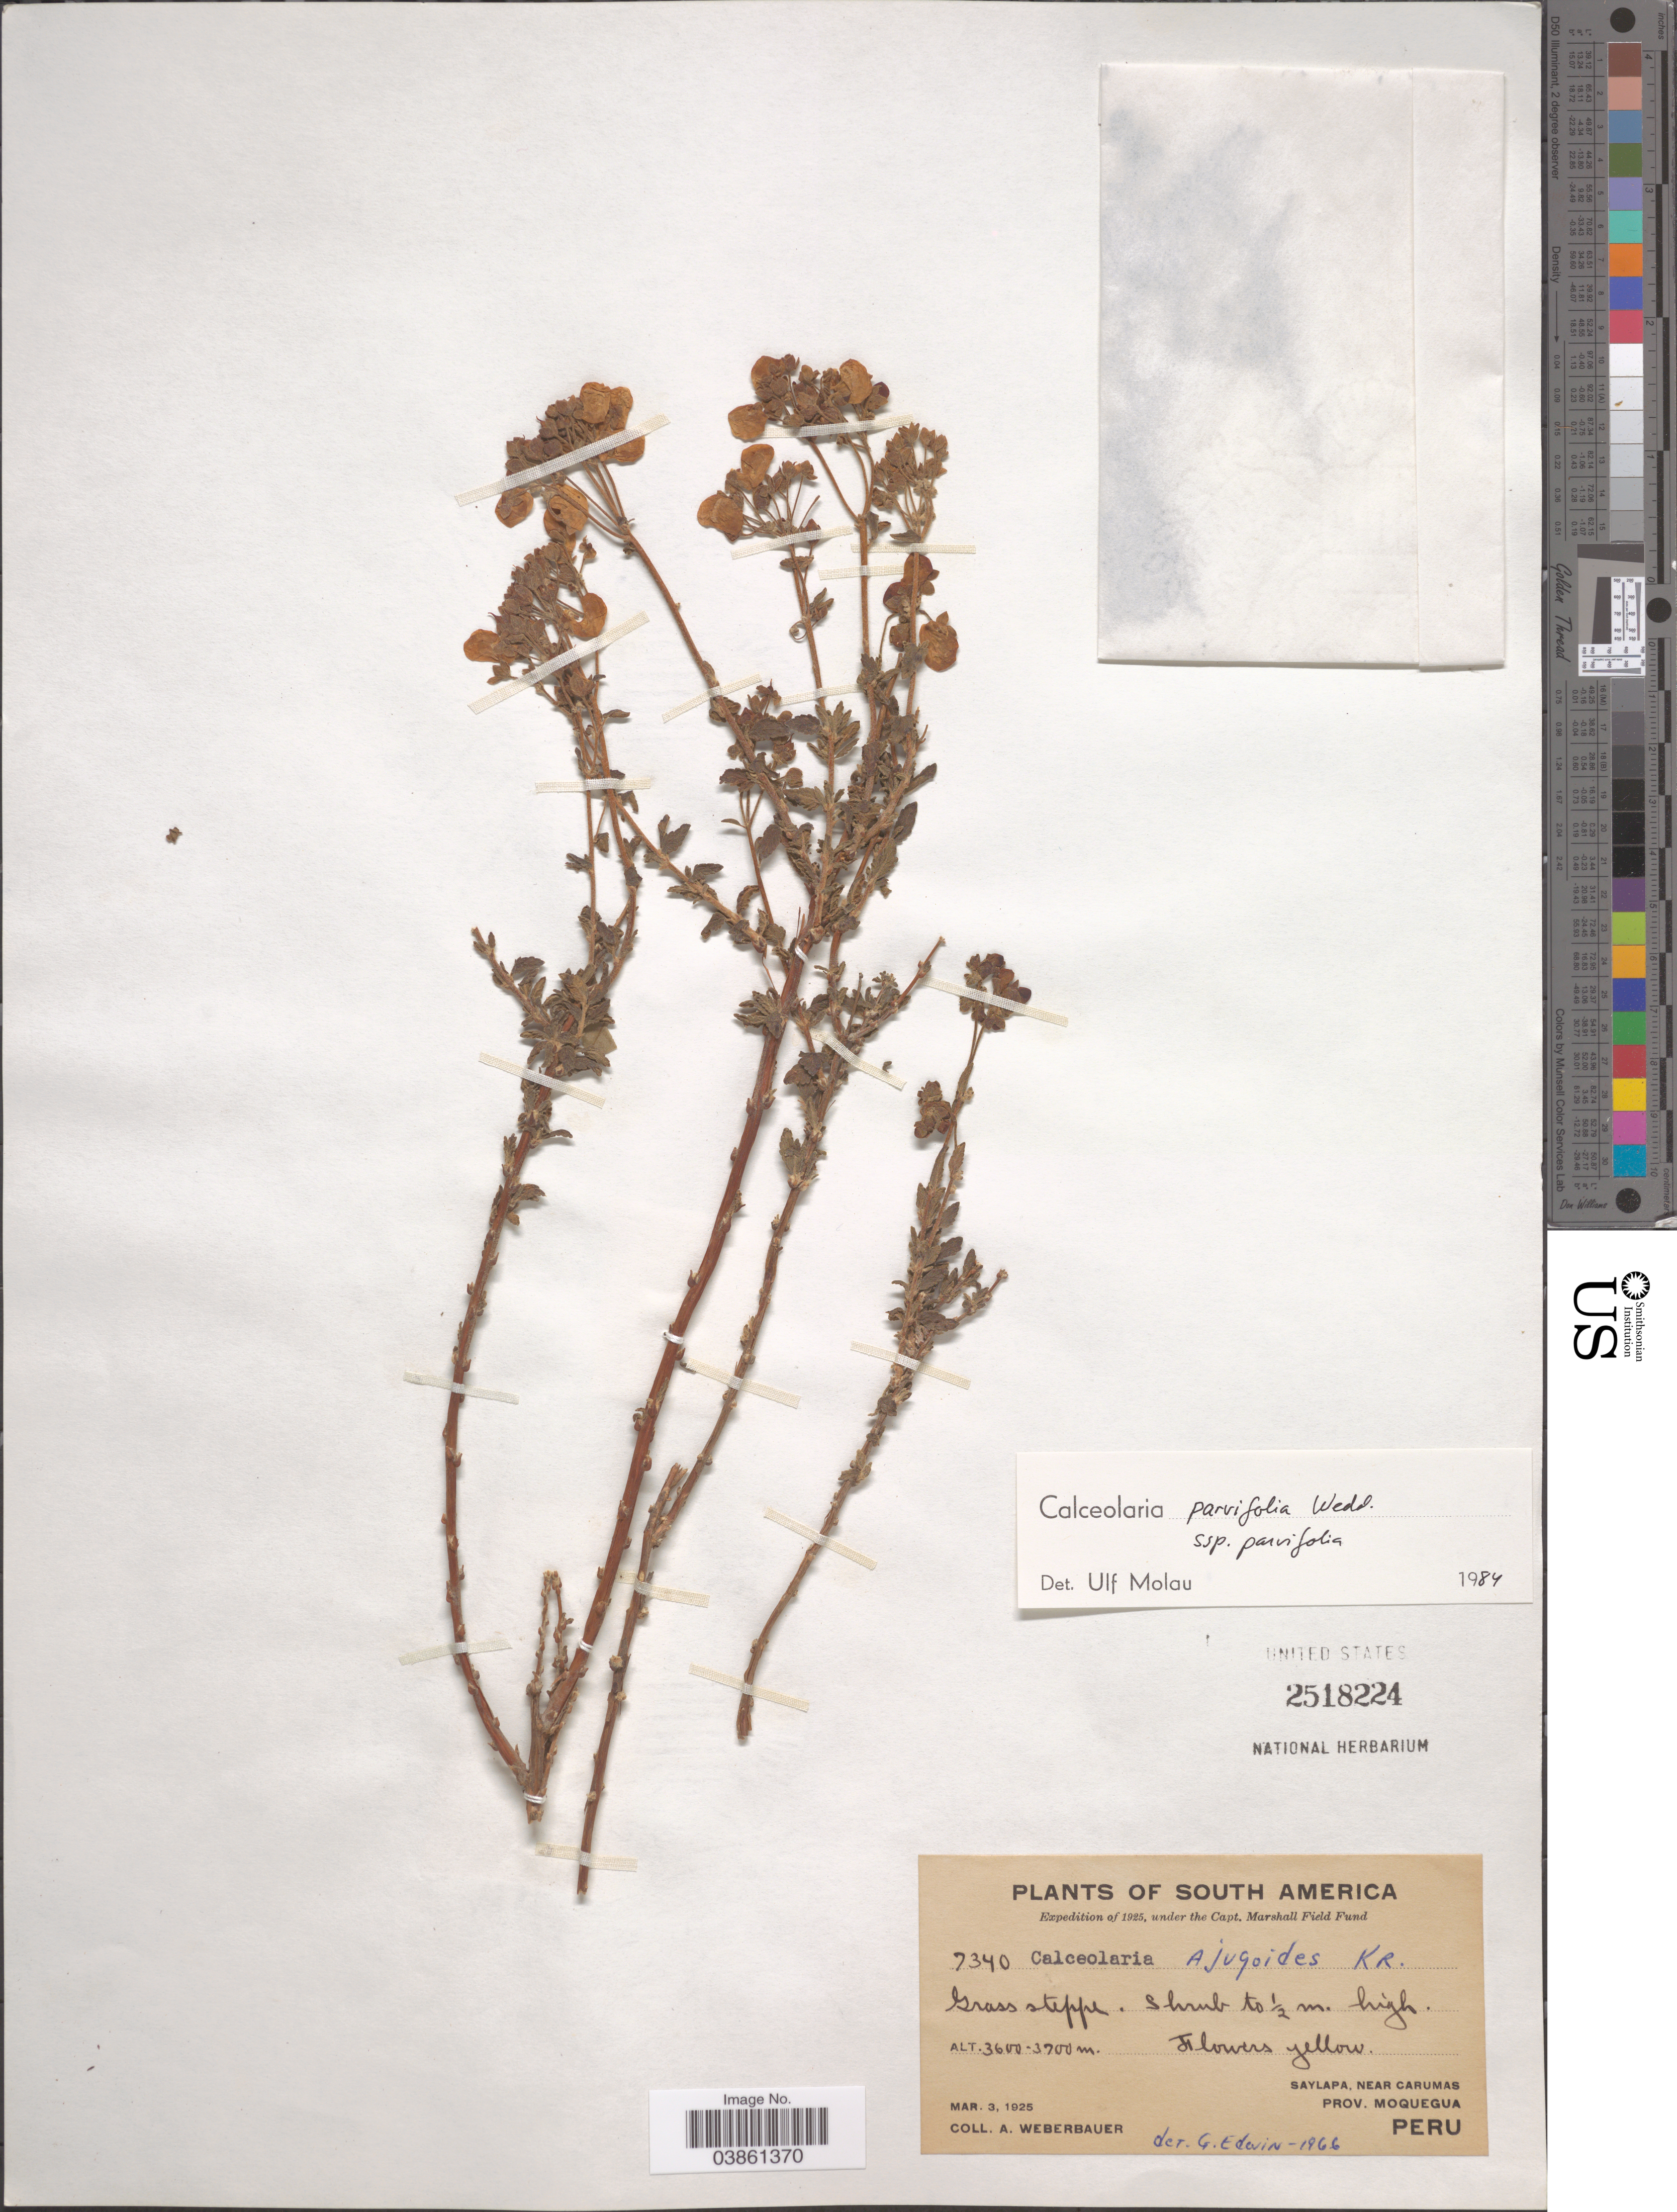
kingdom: Plantae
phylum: Tracheophyta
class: Magnoliopsida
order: Lamiales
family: Calceolariaceae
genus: Calceolaria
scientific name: Calceolaria parvifolia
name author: Wedd.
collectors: A. Weberbauer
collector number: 7340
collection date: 1925-03-03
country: Peru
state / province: Moquegua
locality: Saylapa, near Carumas.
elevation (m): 3600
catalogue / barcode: US 2518224